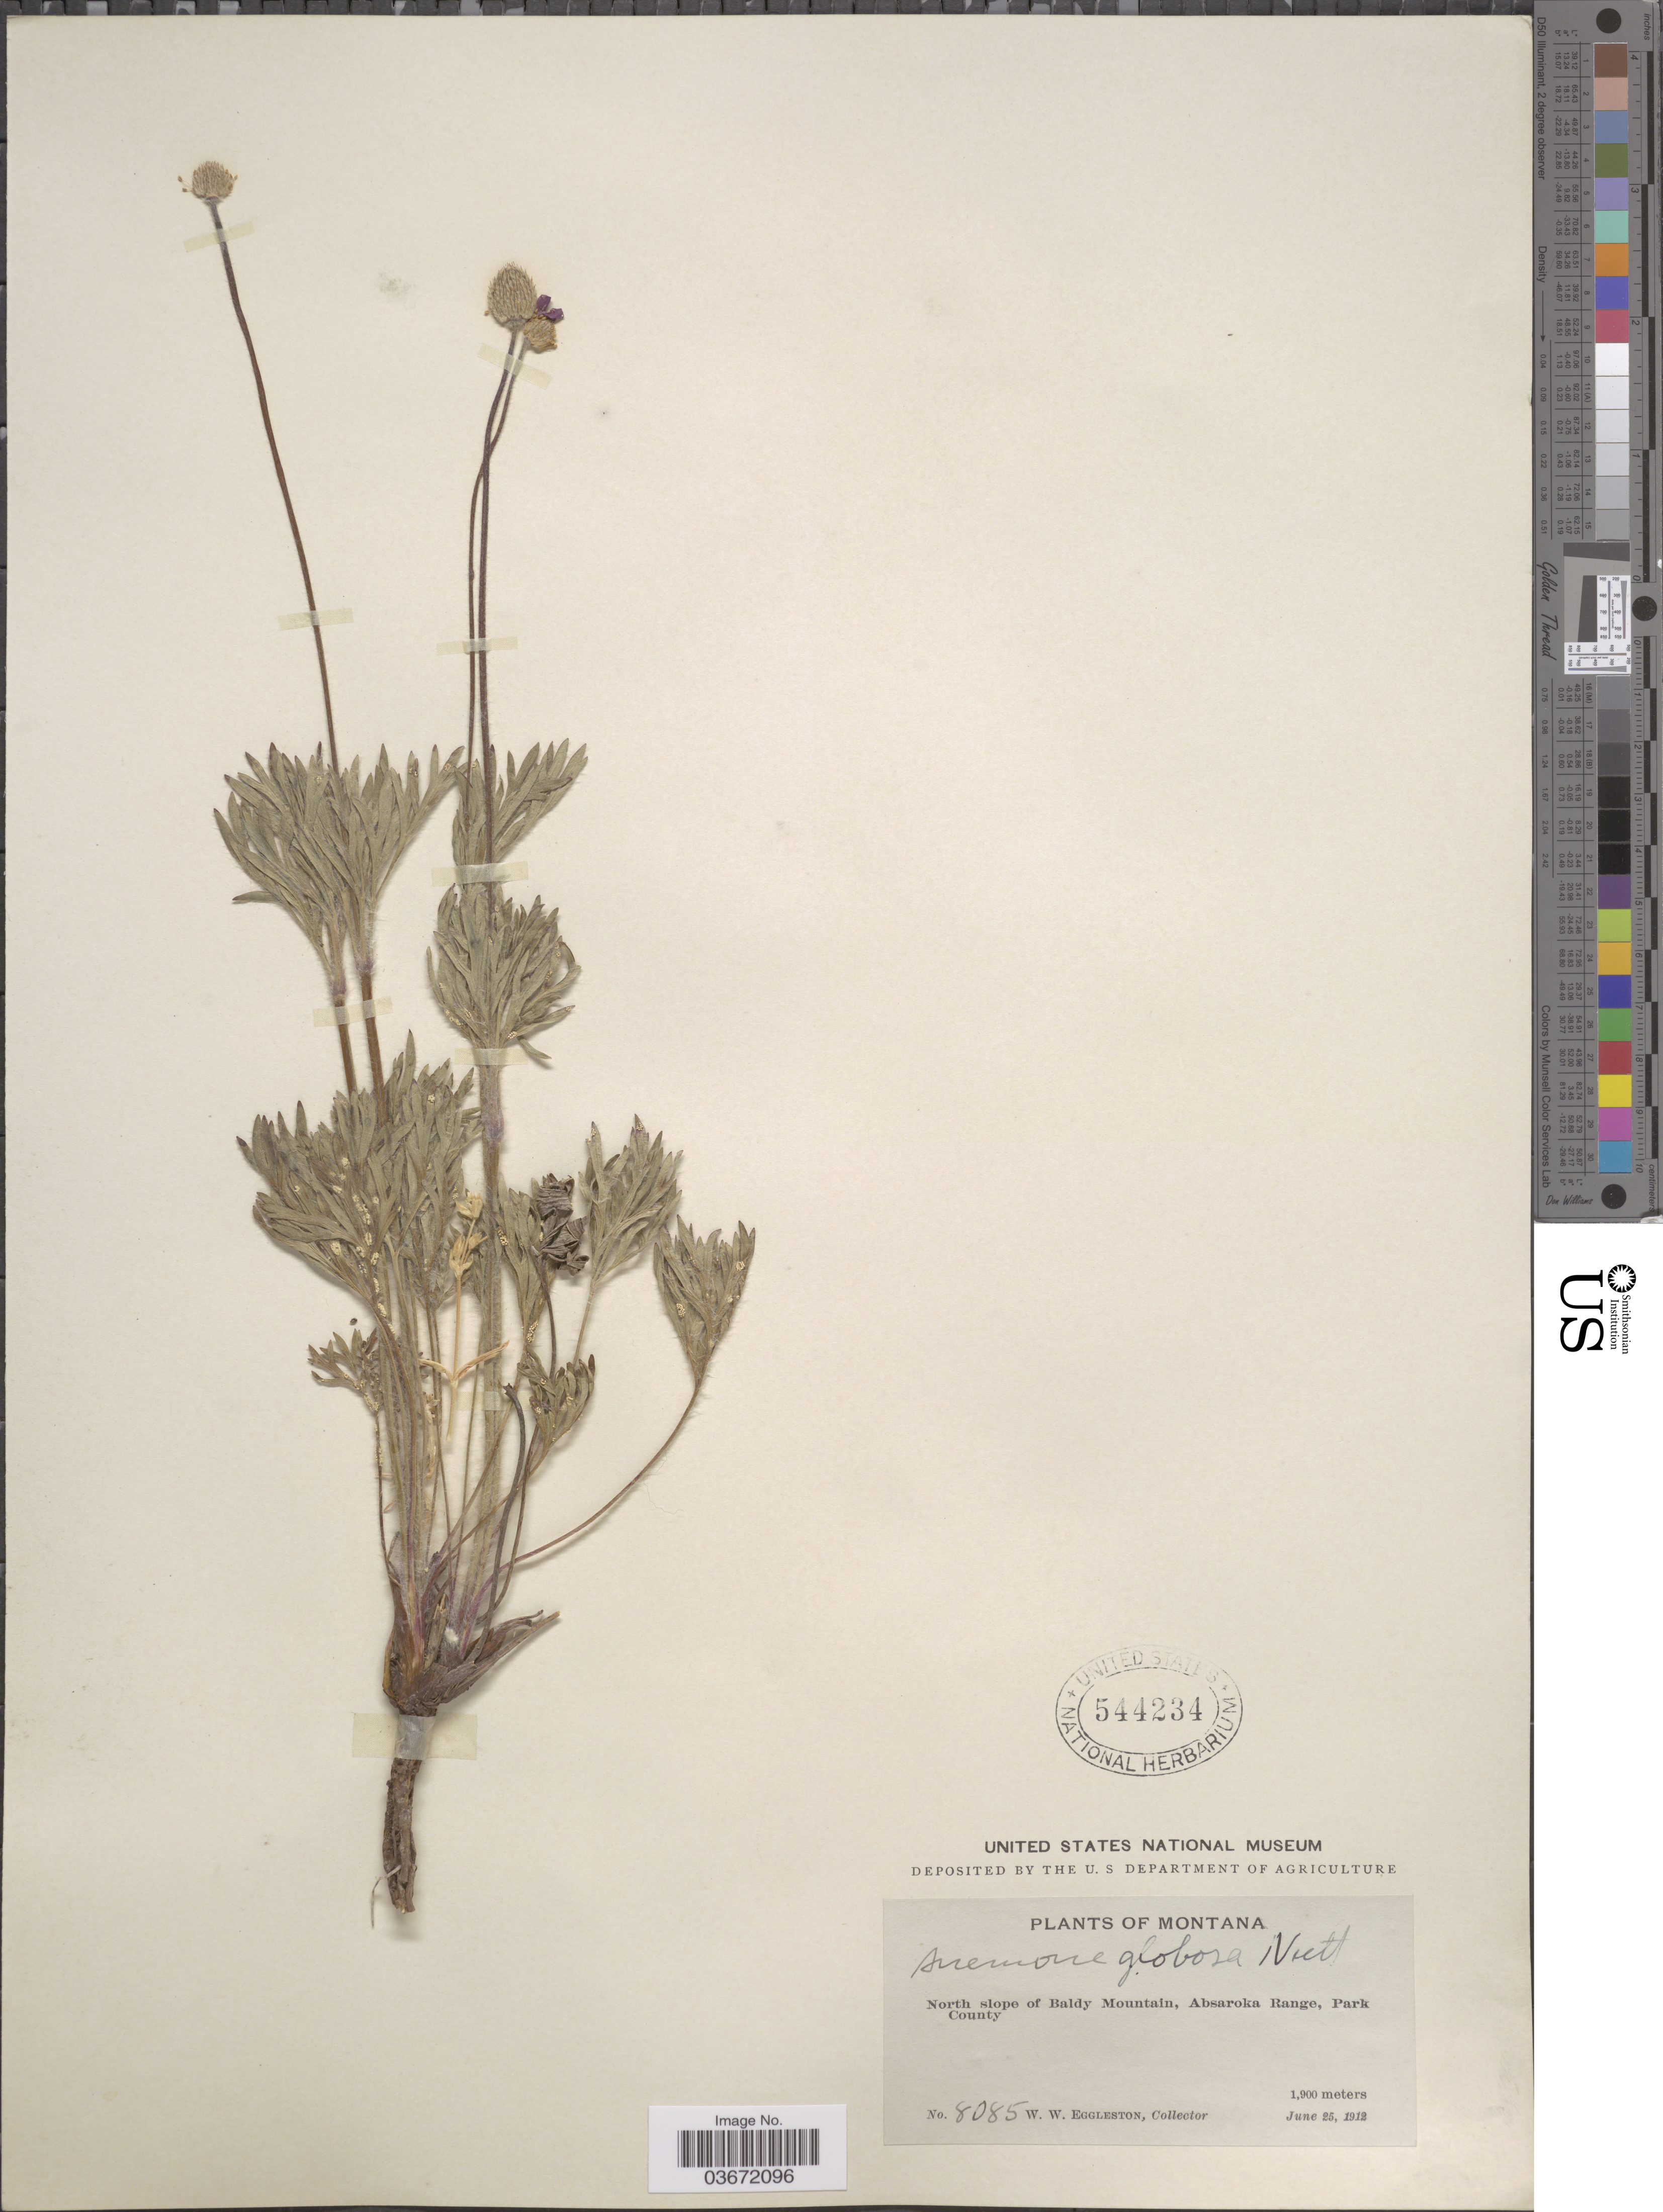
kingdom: Plantae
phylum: Tracheophyta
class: Magnoliopsida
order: Ranunculales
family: Ranunculaceae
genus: Anemone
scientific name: Anemone globosa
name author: (Torr. & A. Gray) Nutt. ex A. Heller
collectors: W. W. Eggleston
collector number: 8085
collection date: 1912-06-25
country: United States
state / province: Montana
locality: North slope of Baldy Mountain, Absaroka Range, Park County.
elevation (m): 1900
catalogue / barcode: US 544234